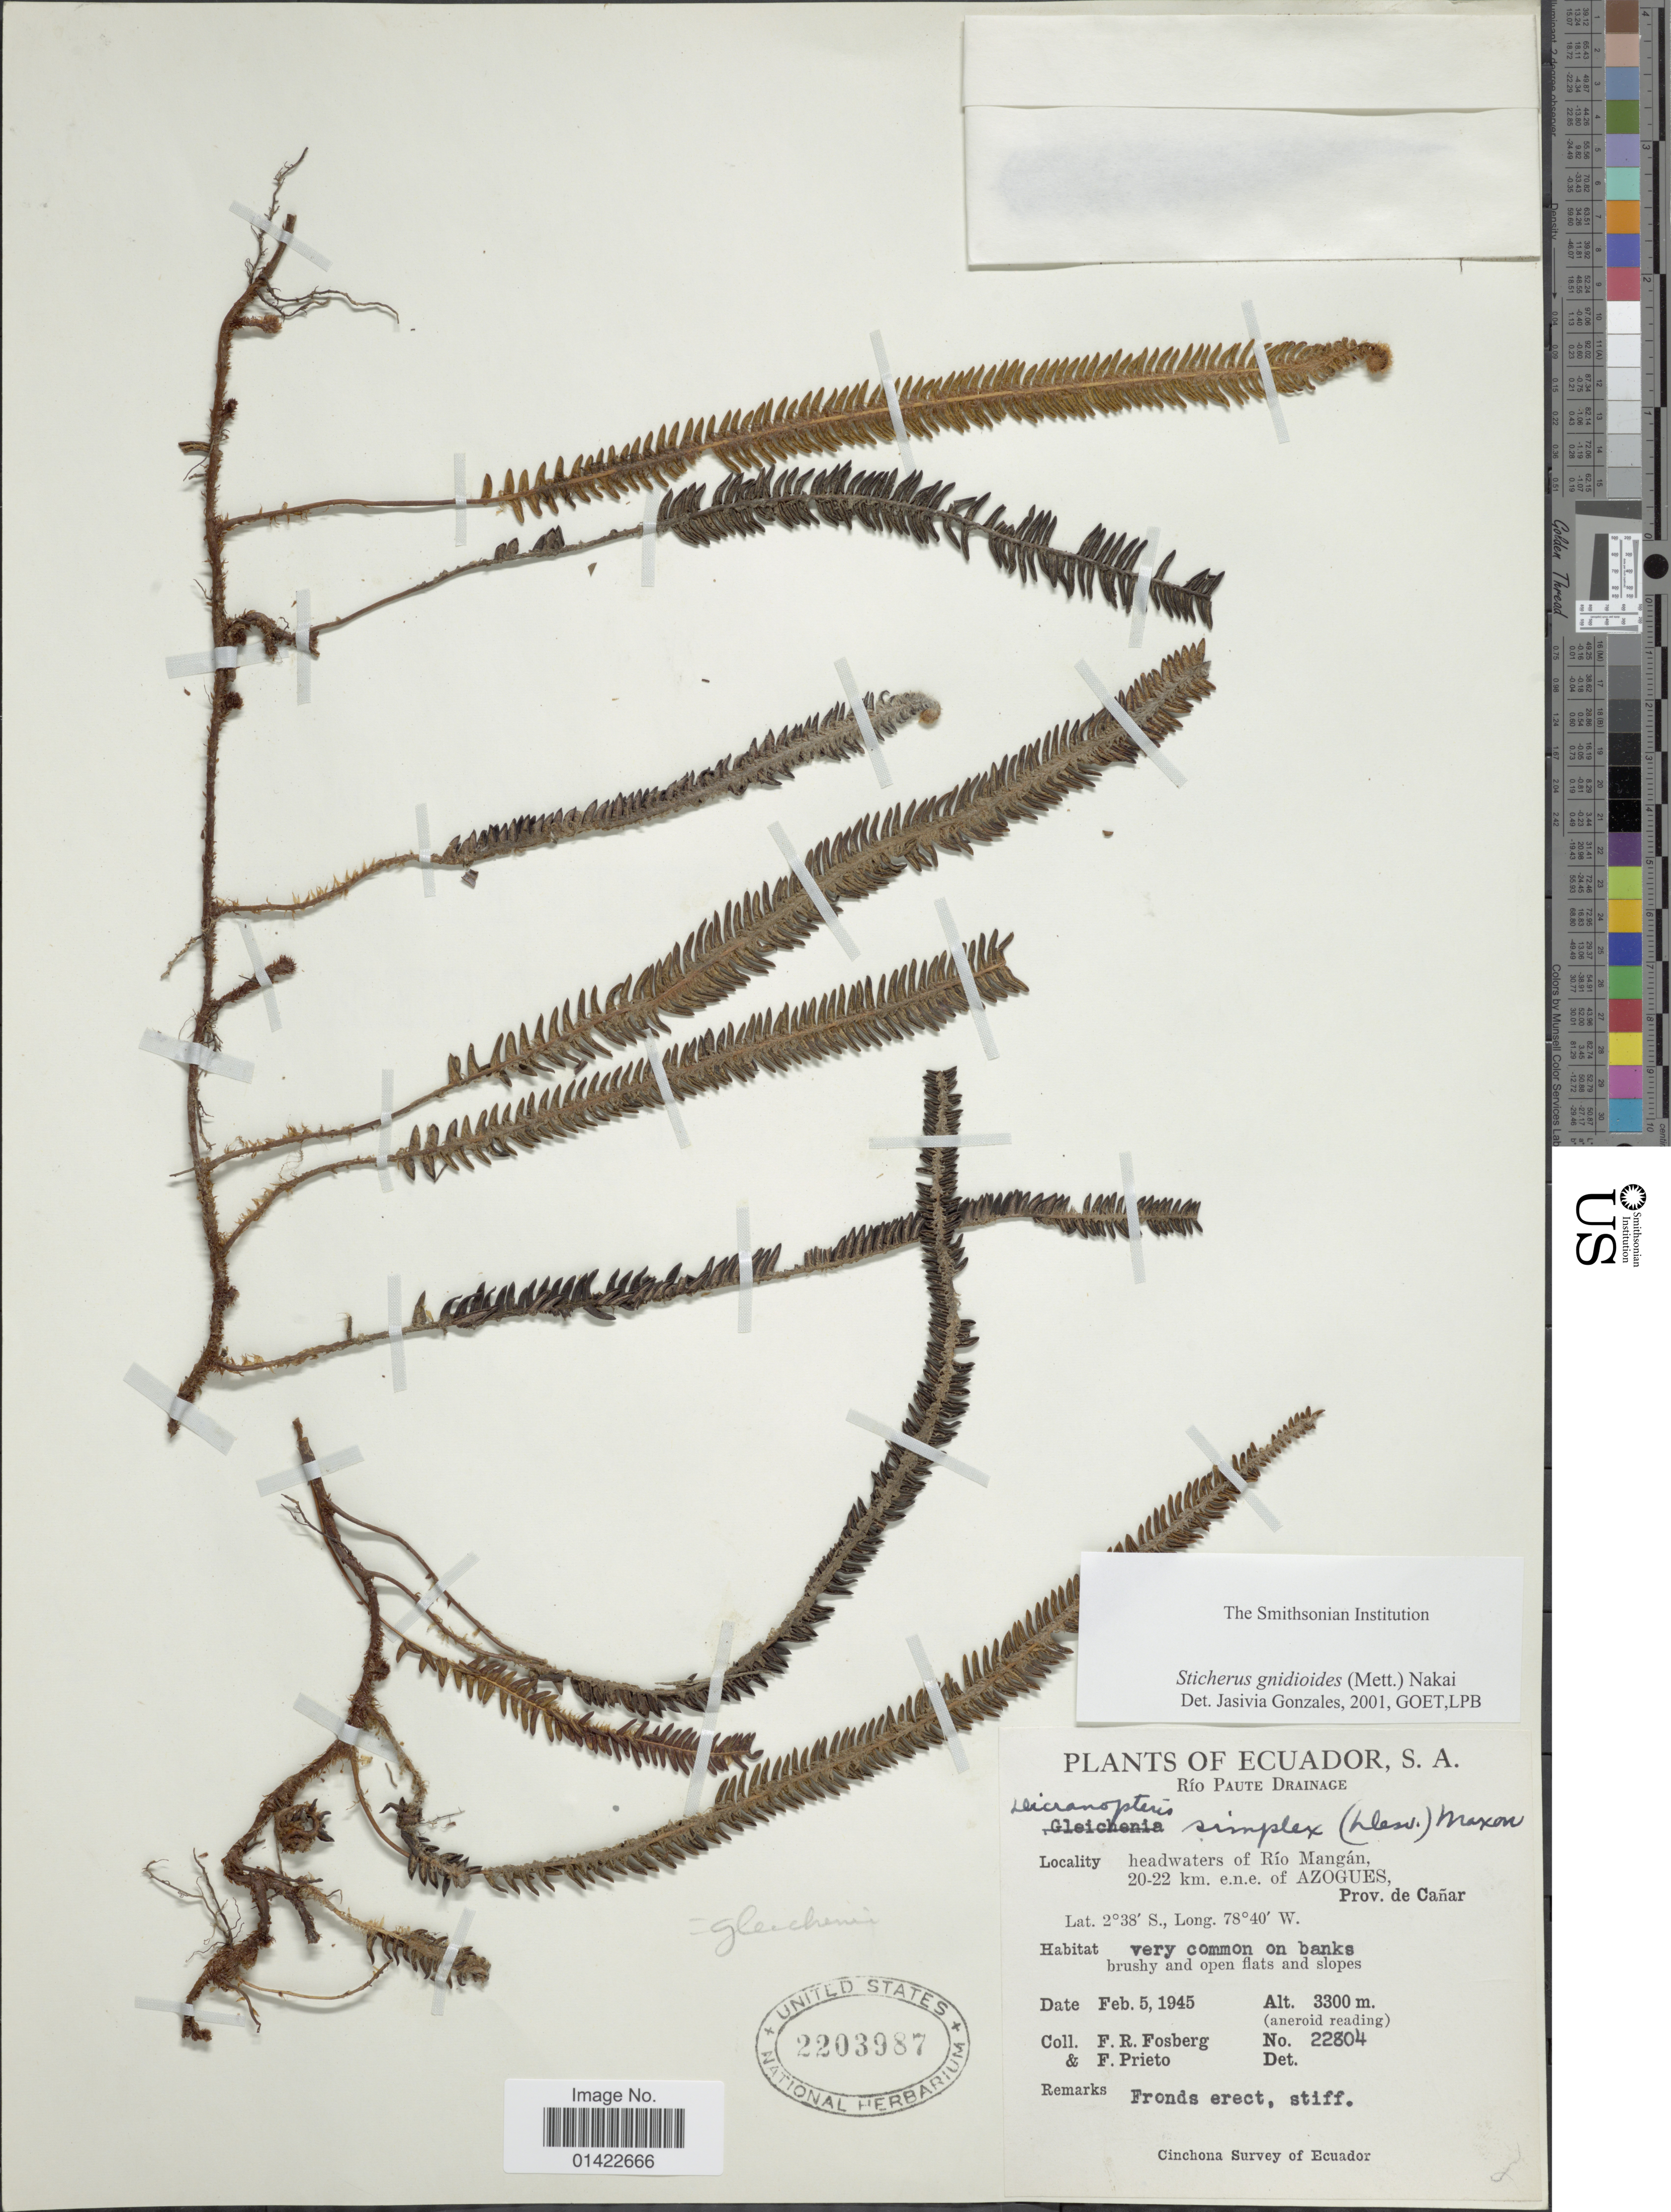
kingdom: Plantae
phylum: Tracheophyta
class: Polypodiopsida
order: Gleicheniales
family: Gleicheniaceae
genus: Sticherus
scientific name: Sticherus simplex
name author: (Desv.) Ching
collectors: F. R. Fosberg & F. Prieto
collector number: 22804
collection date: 1945-02-05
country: Ecuador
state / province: Cañar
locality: Río Paute Drainage. Headwaters of Río Mangán, 20-22 km. e.n.e. of Azogues.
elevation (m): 3300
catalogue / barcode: US 2203987